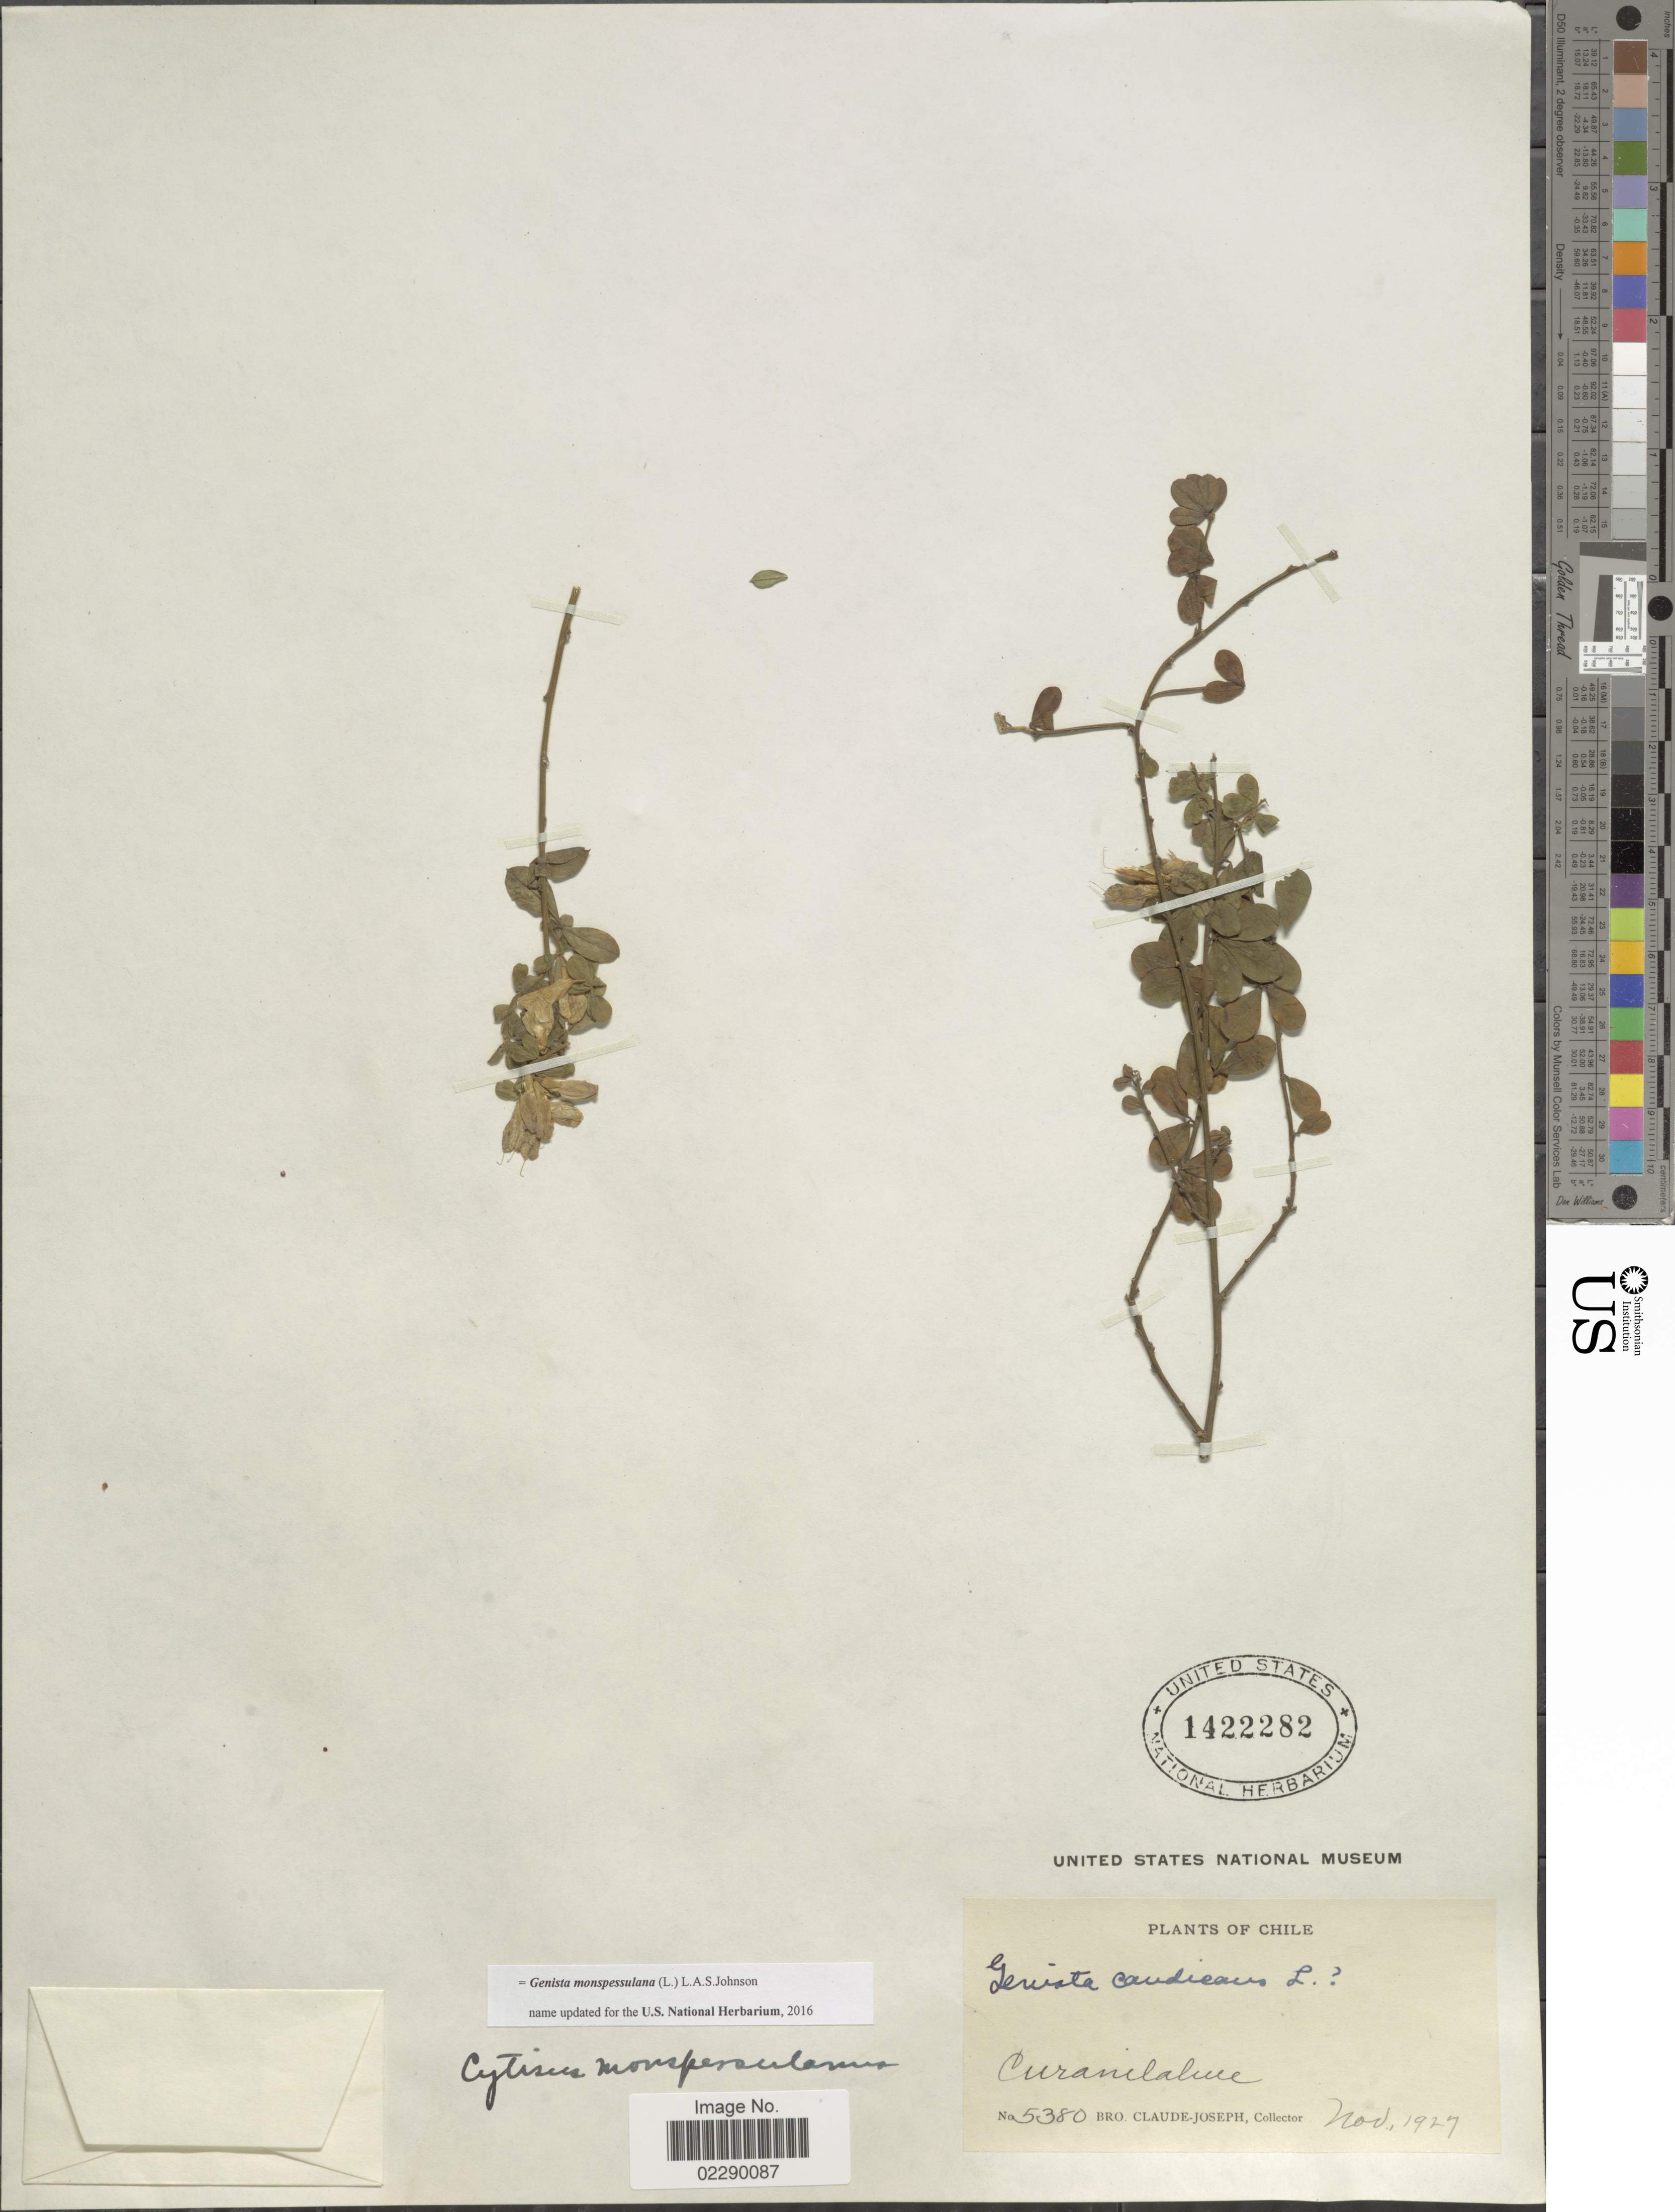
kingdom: Plantae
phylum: Tracheophyta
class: Magnoliopsida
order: Fabales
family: Fabaceae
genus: Genista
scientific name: Genista monspessulana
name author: (L.) L.A.S. Johnson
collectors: Bro. Claude-Joseph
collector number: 5380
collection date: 1927-11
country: Chile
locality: Curanilahue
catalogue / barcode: US 1422282